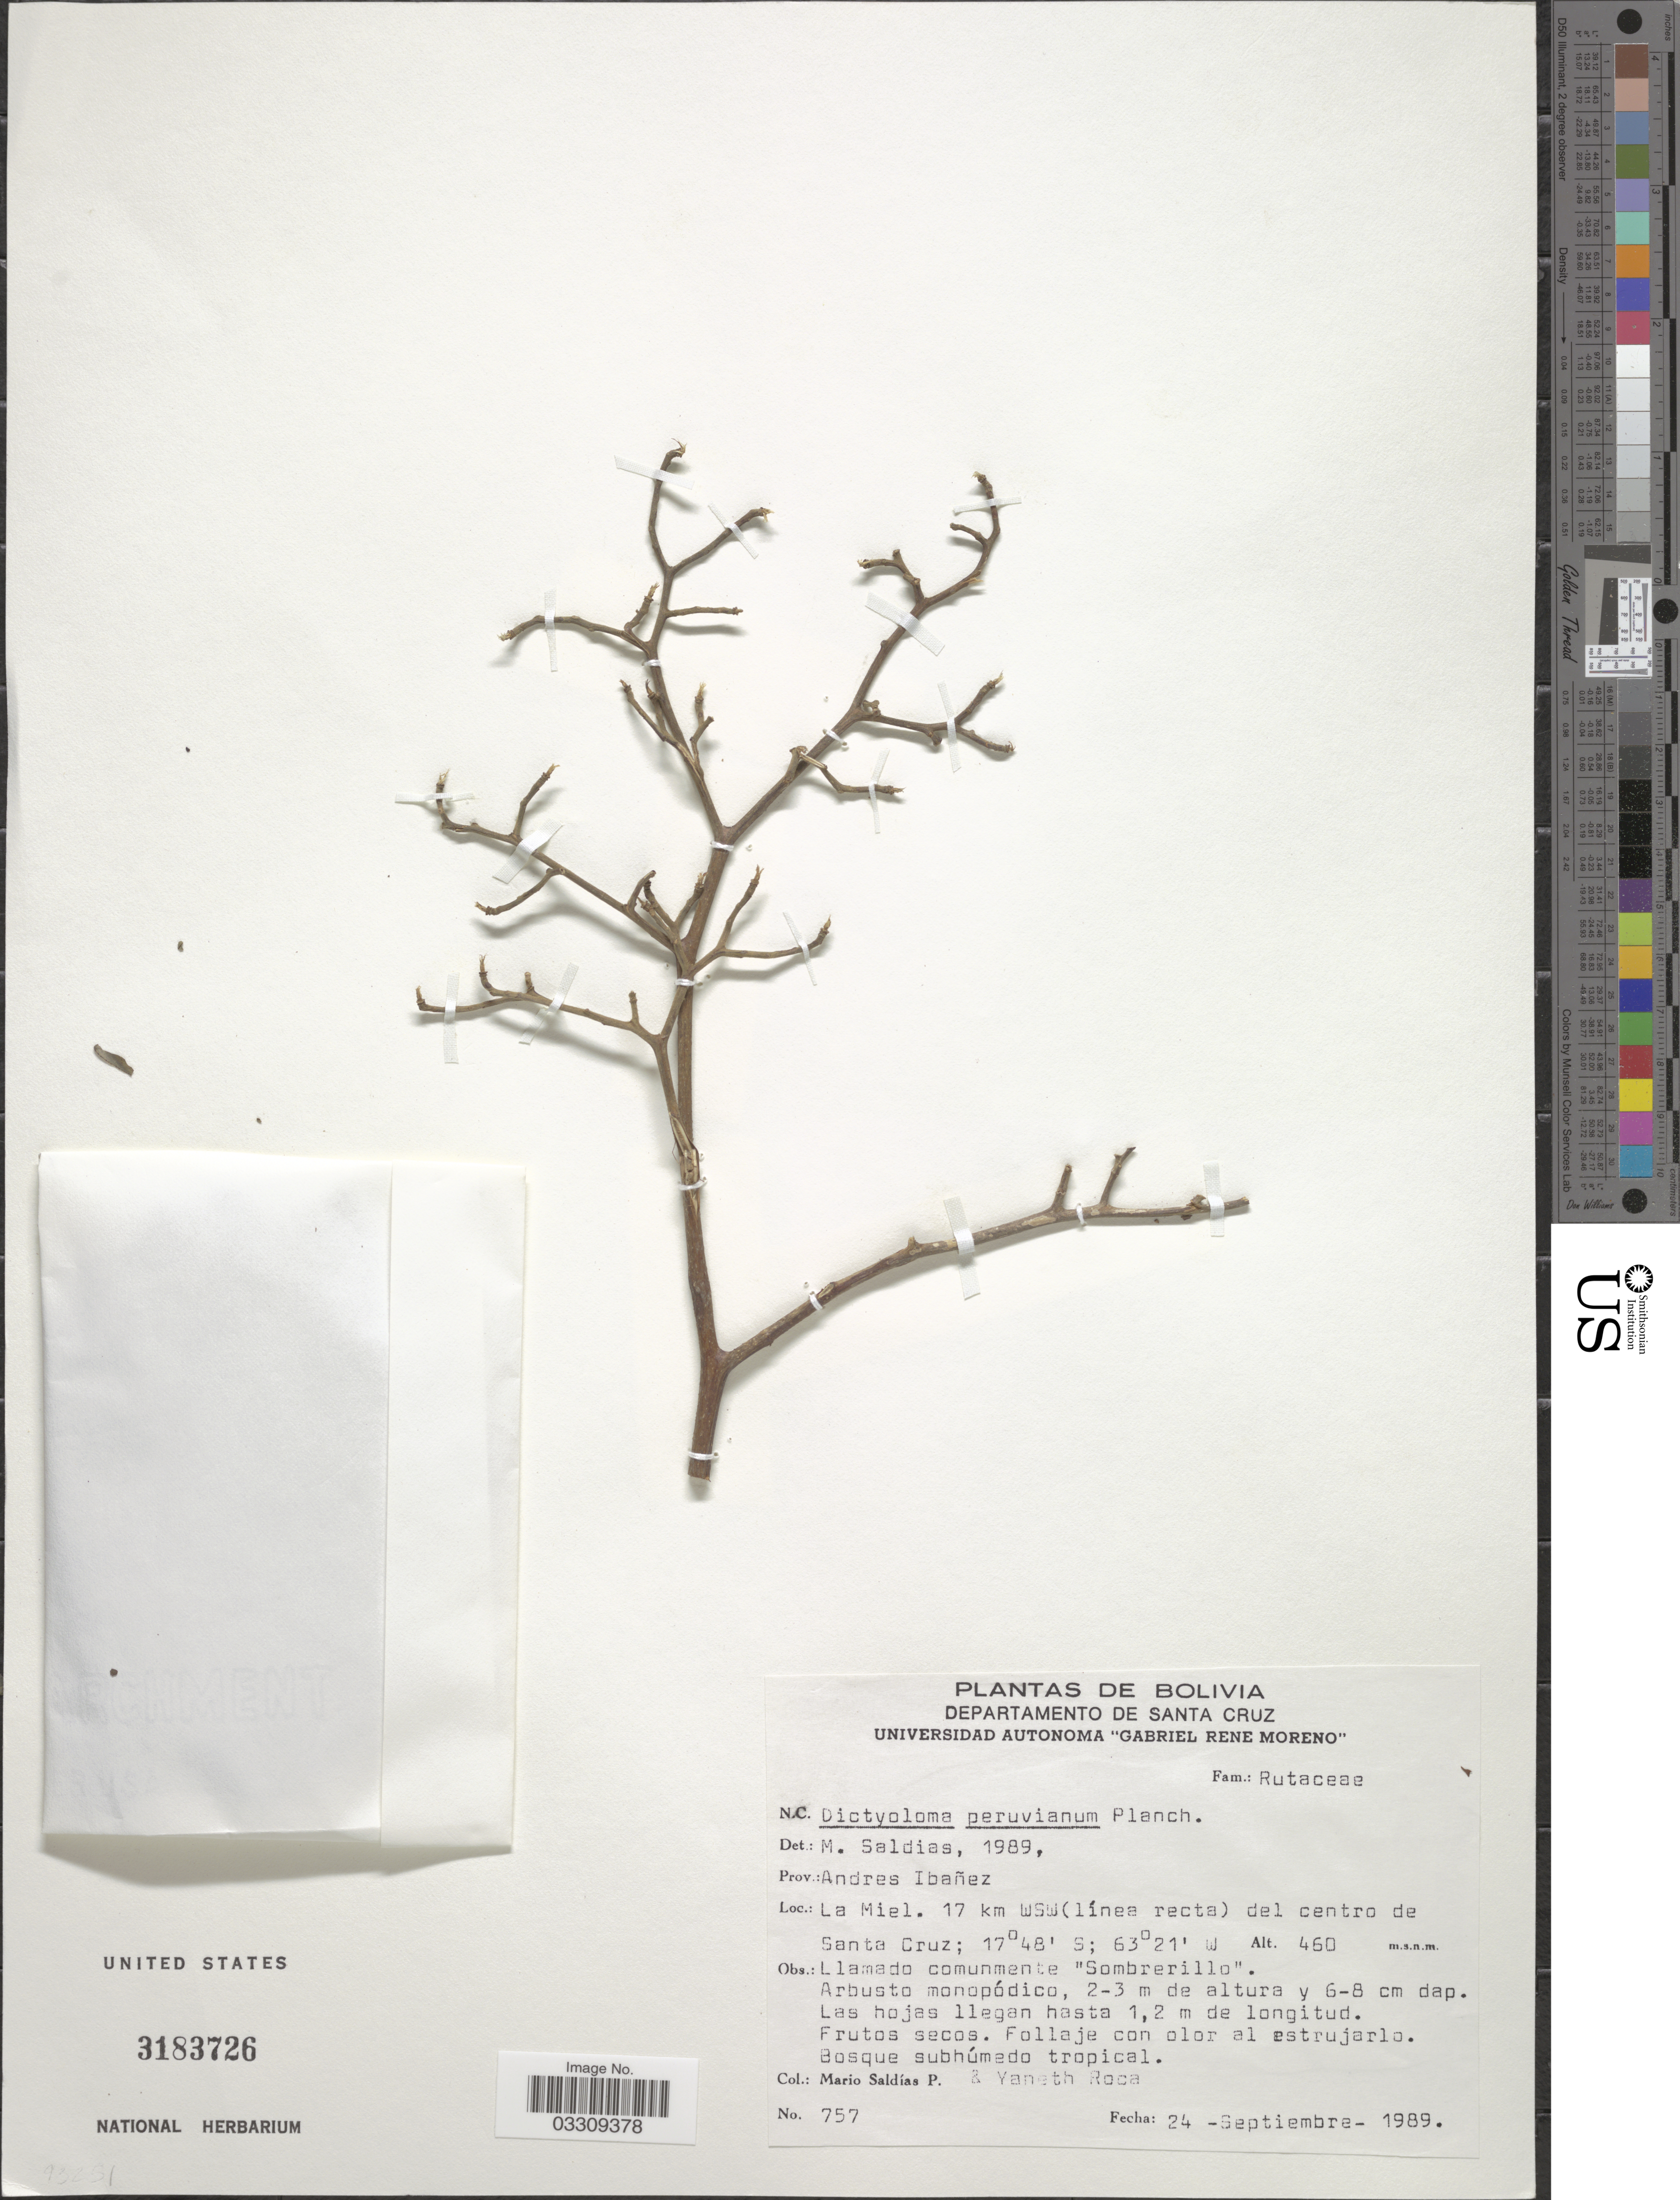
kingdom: Plantae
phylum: Tracheophyta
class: Magnoliopsida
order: Sapindales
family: Rutaceae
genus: Dictyoloma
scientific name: Dictyoloma peruvianum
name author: Planch.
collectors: M. Saldias Paz & Y. Roca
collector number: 757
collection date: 1989-09-24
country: Bolivia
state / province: Santa Cruz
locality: Departamento de Santa Cruz. Prov.: Andres Ibañez. La Miel. 17 km WSW (línea recta) del centro de Santa Cruz.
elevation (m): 460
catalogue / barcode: US 3183726